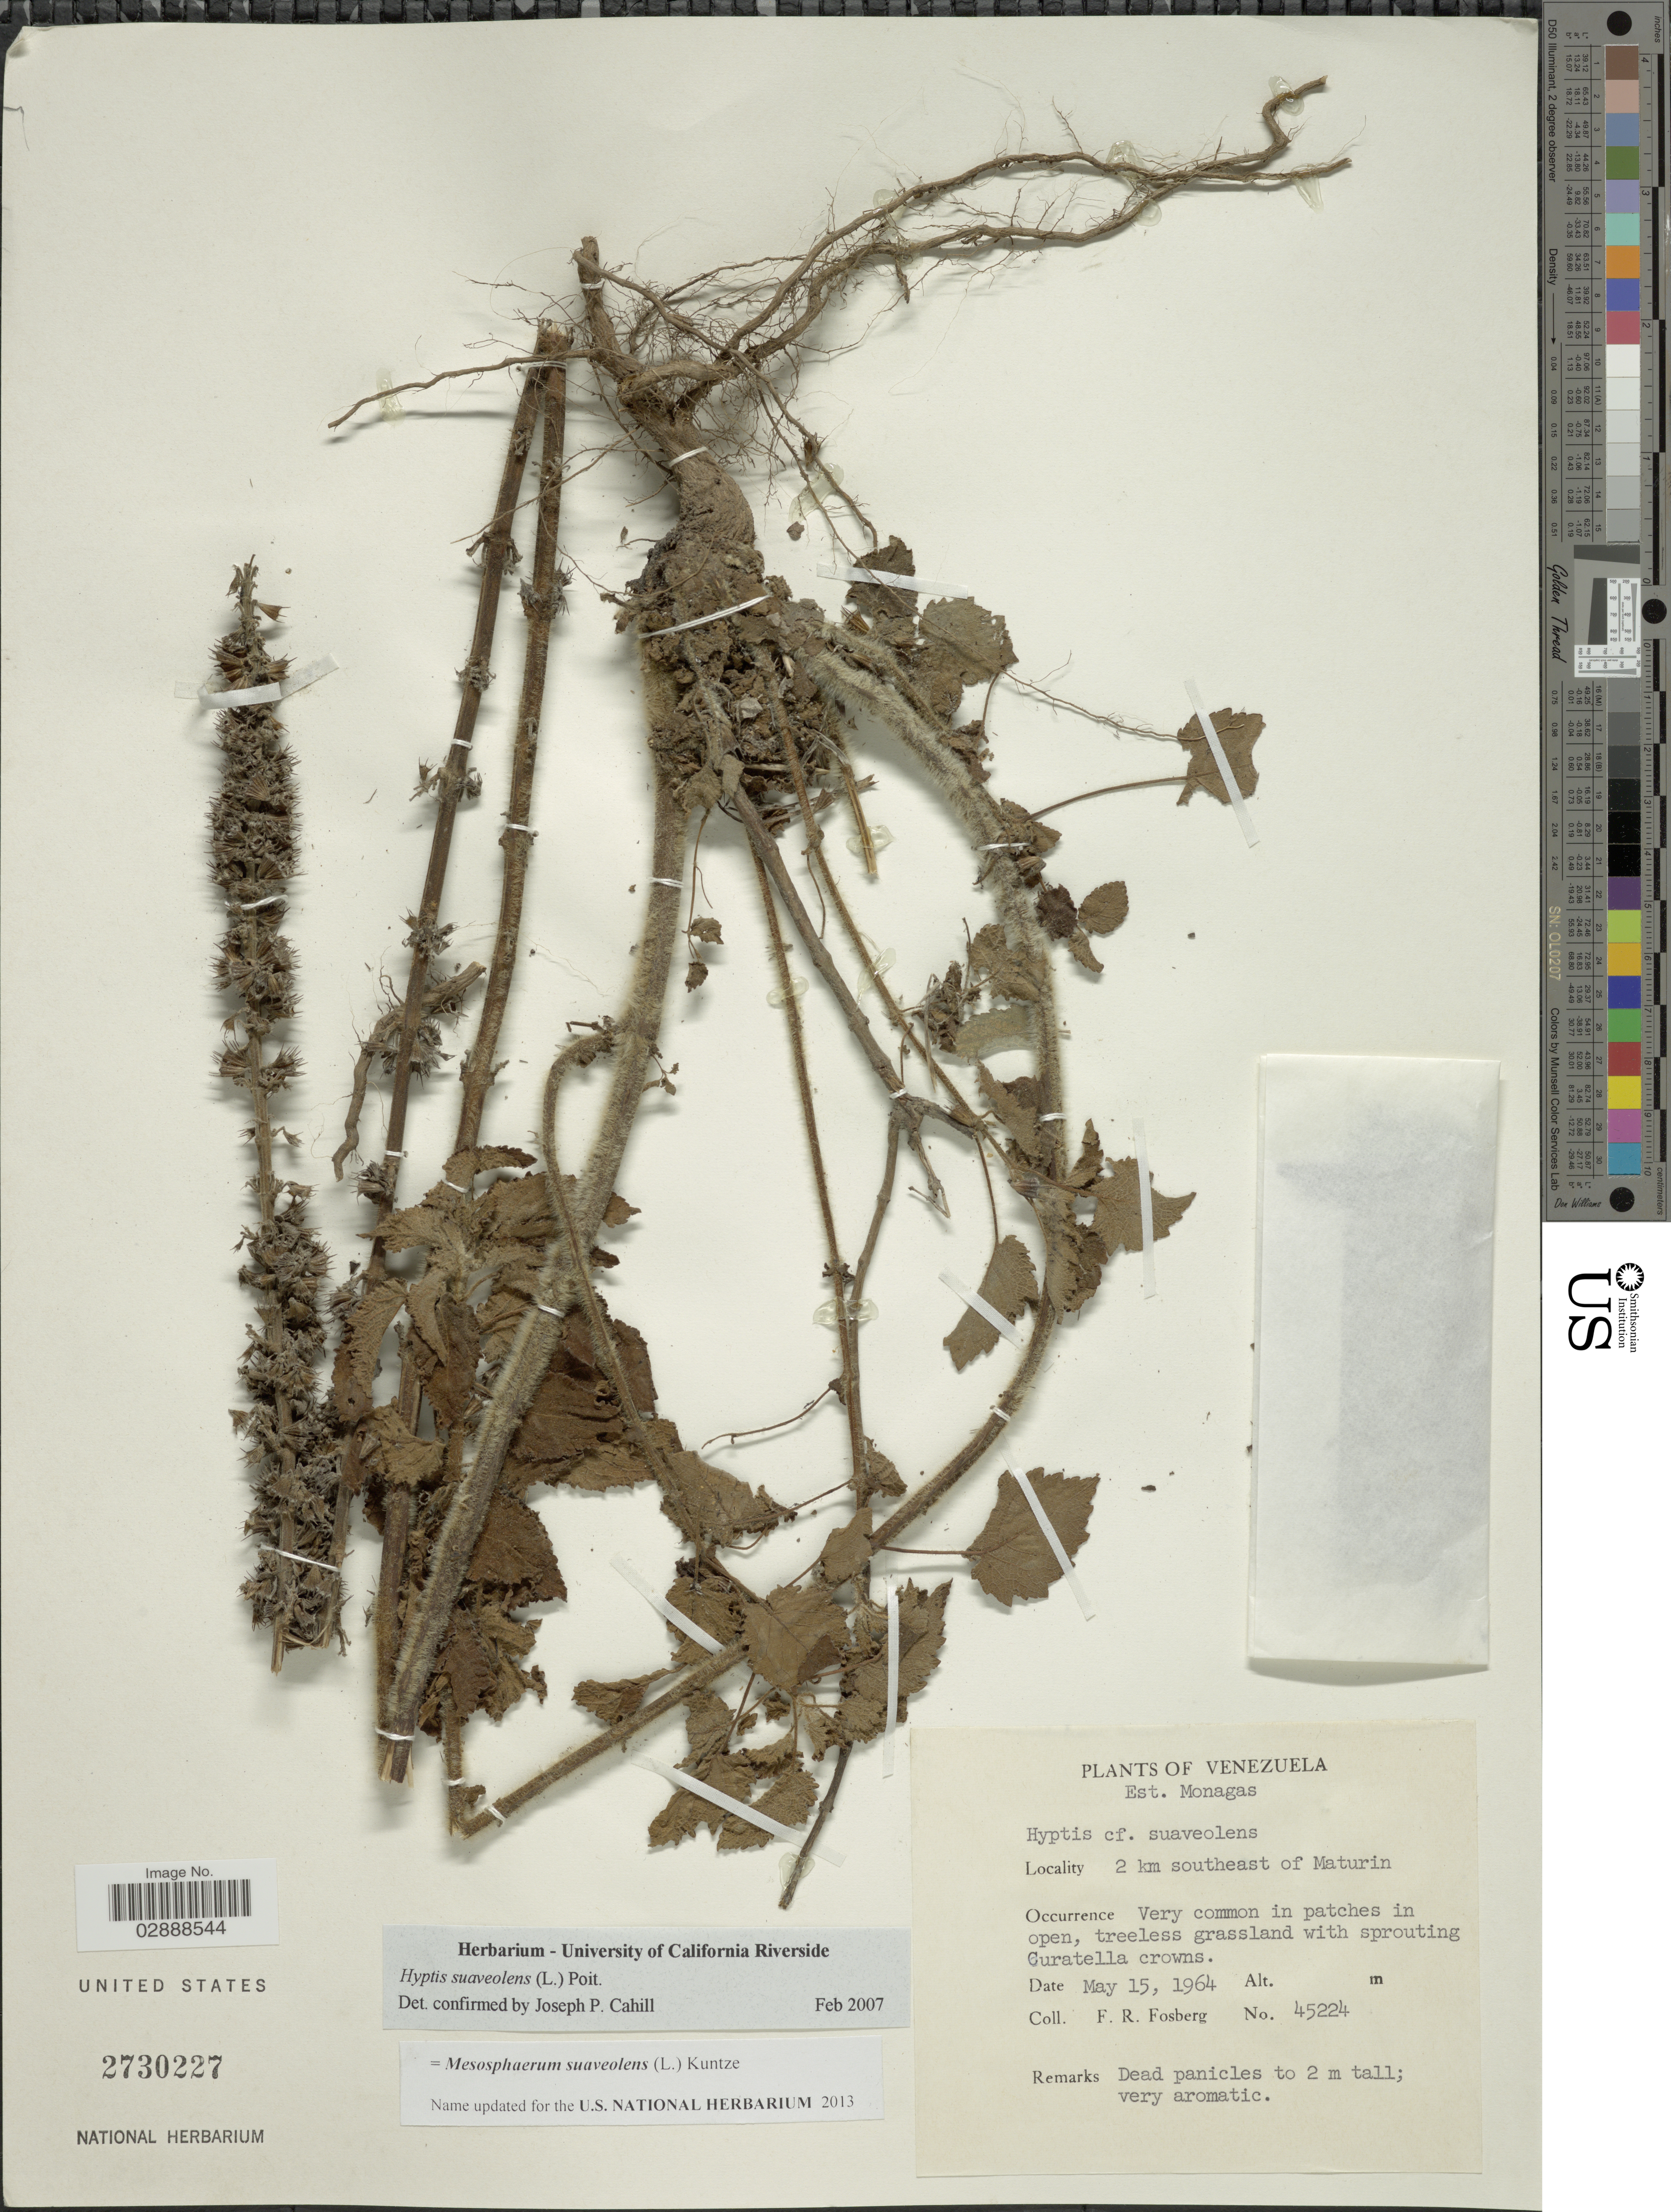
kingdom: Plantae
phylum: Tracheophyta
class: Magnoliopsida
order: Lamiales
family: Lamiaceae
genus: Mesosphaerum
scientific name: Mesosphaerum suaveolens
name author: (L.) Kuntze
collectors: F. R. Fosberg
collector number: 45224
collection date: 1964-05-15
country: Venezuela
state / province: Monagas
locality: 2 km SE of Maturin.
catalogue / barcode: US 2730227